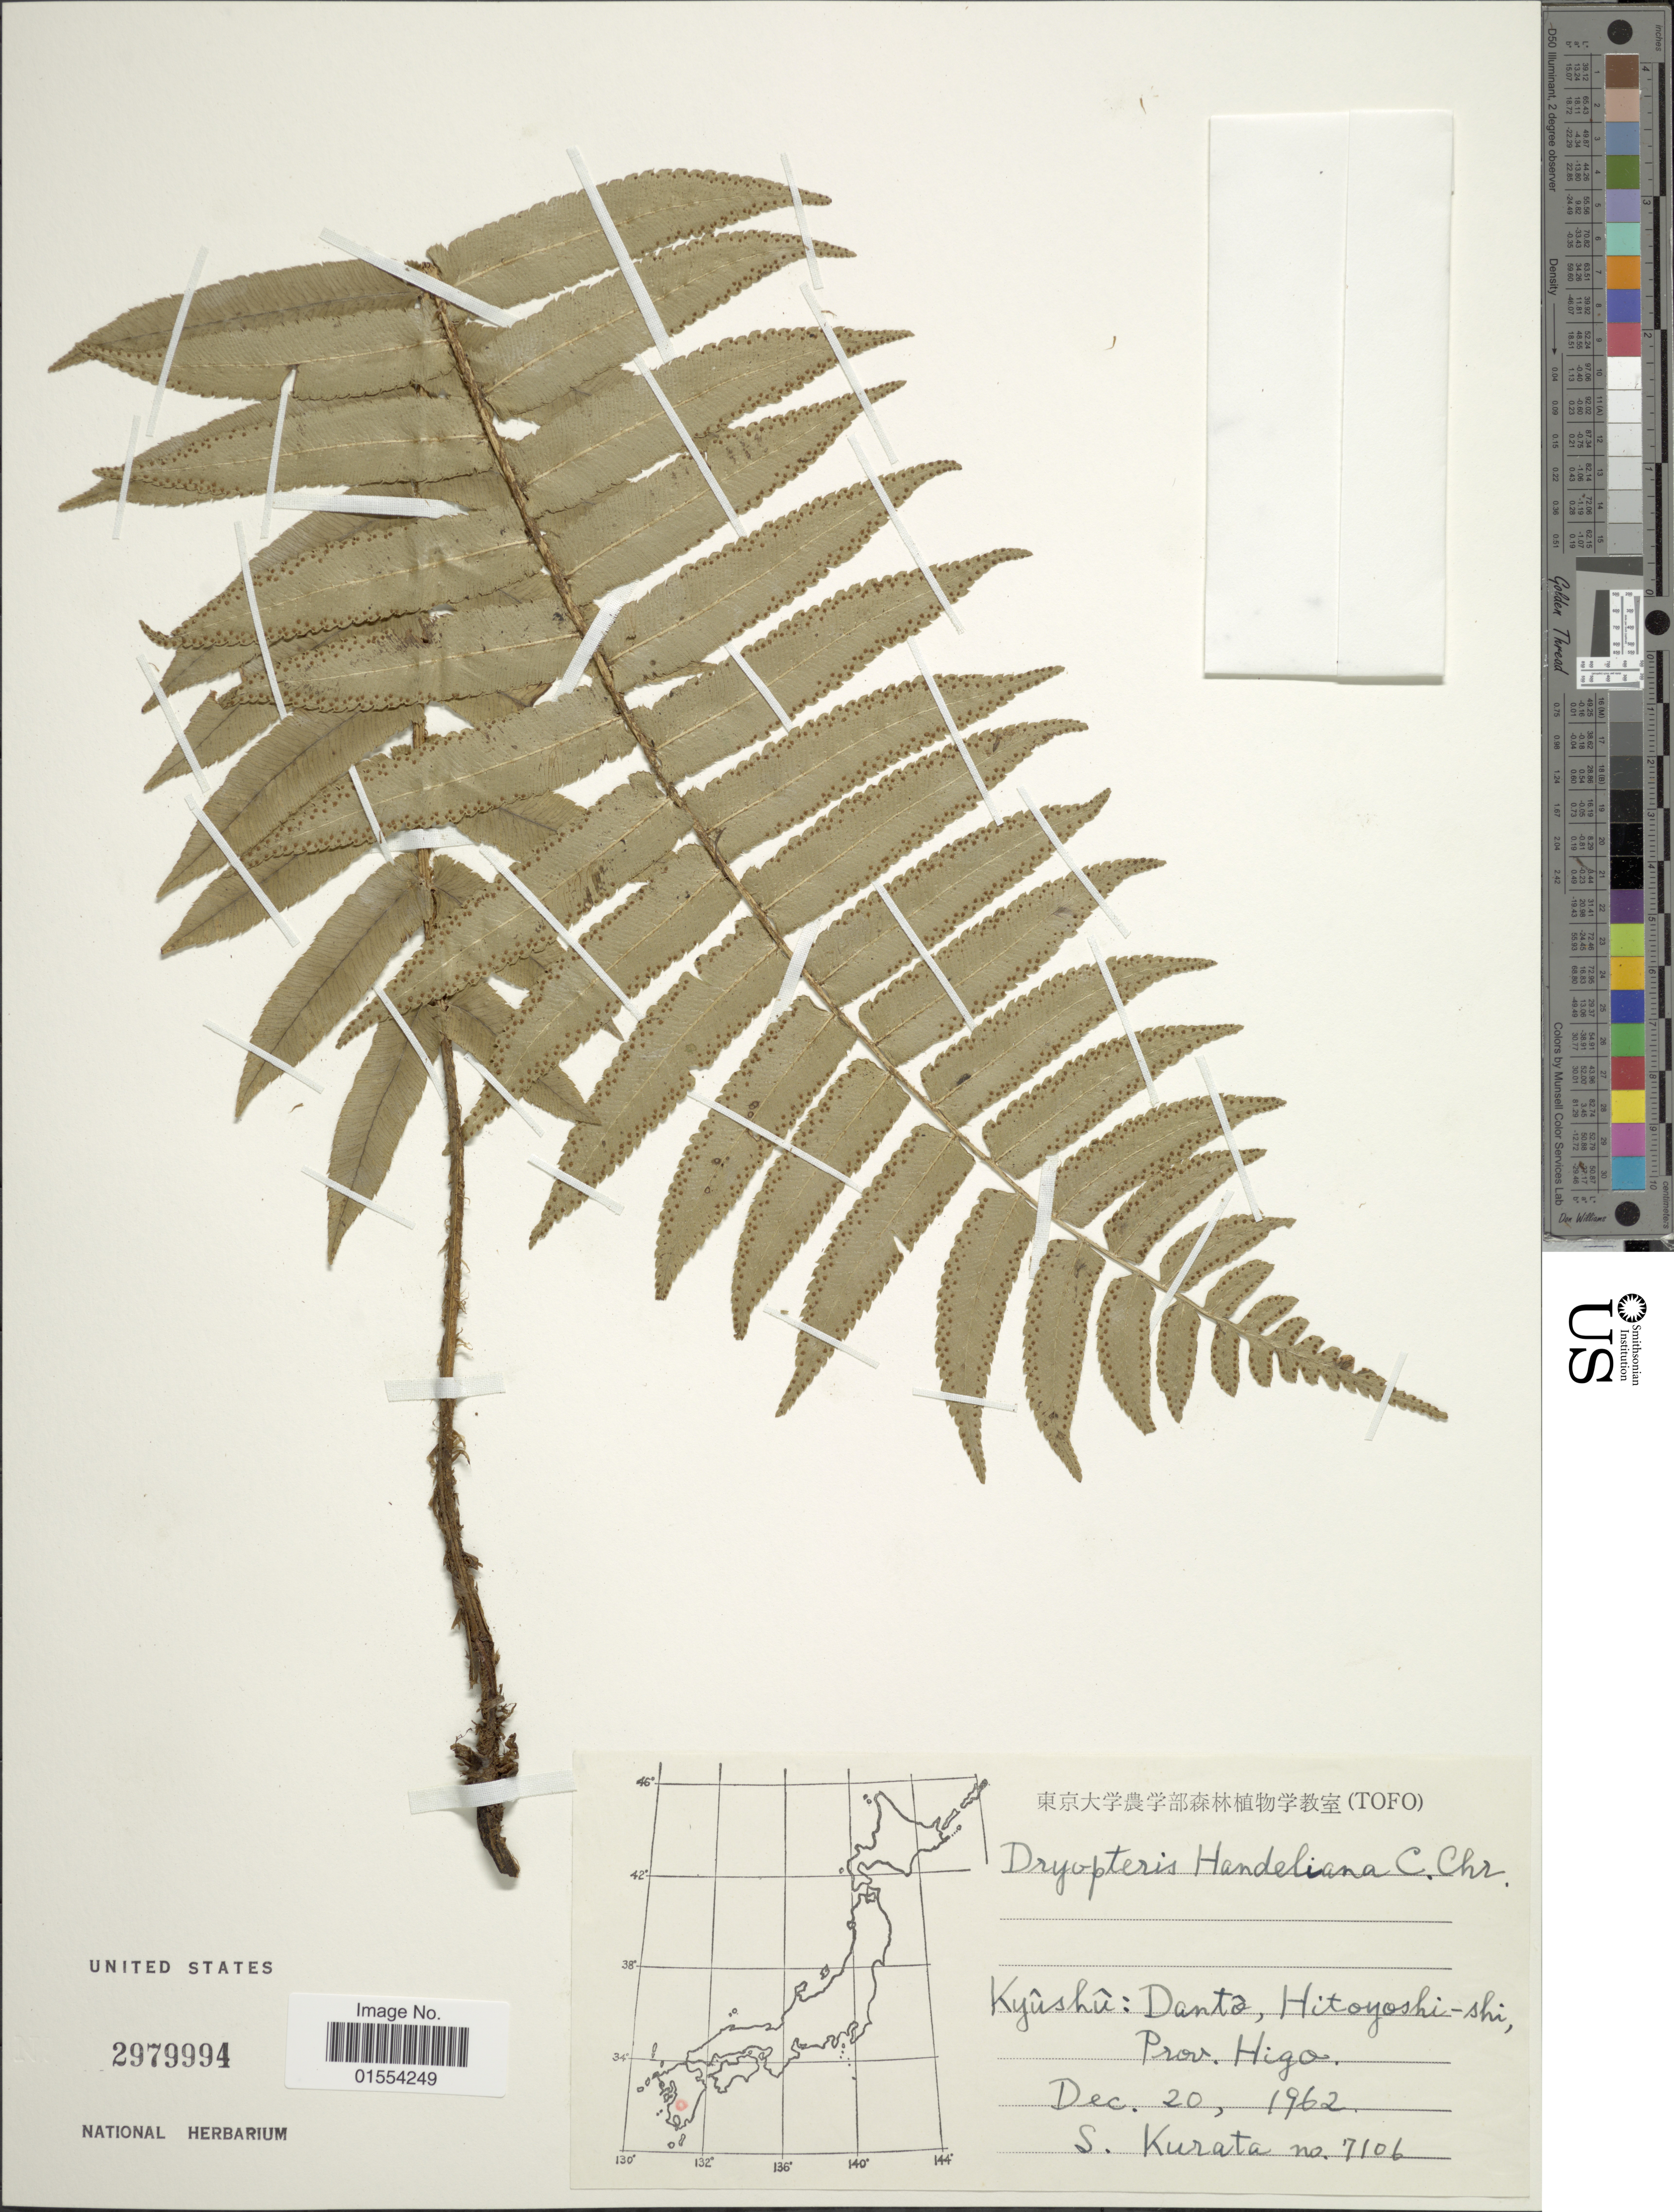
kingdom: Plantae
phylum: Tracheophyta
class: Polypodiopsida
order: Polypodiales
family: Dryopteridaceae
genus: Dryopteris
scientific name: Dryopteris handeliana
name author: C. Chr.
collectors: Sa. Kurata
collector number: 7106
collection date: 1962-12-20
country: Japan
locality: Kyushu: Danta, Hitoyoshi-shi, Prov. Higo.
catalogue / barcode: US 2979994